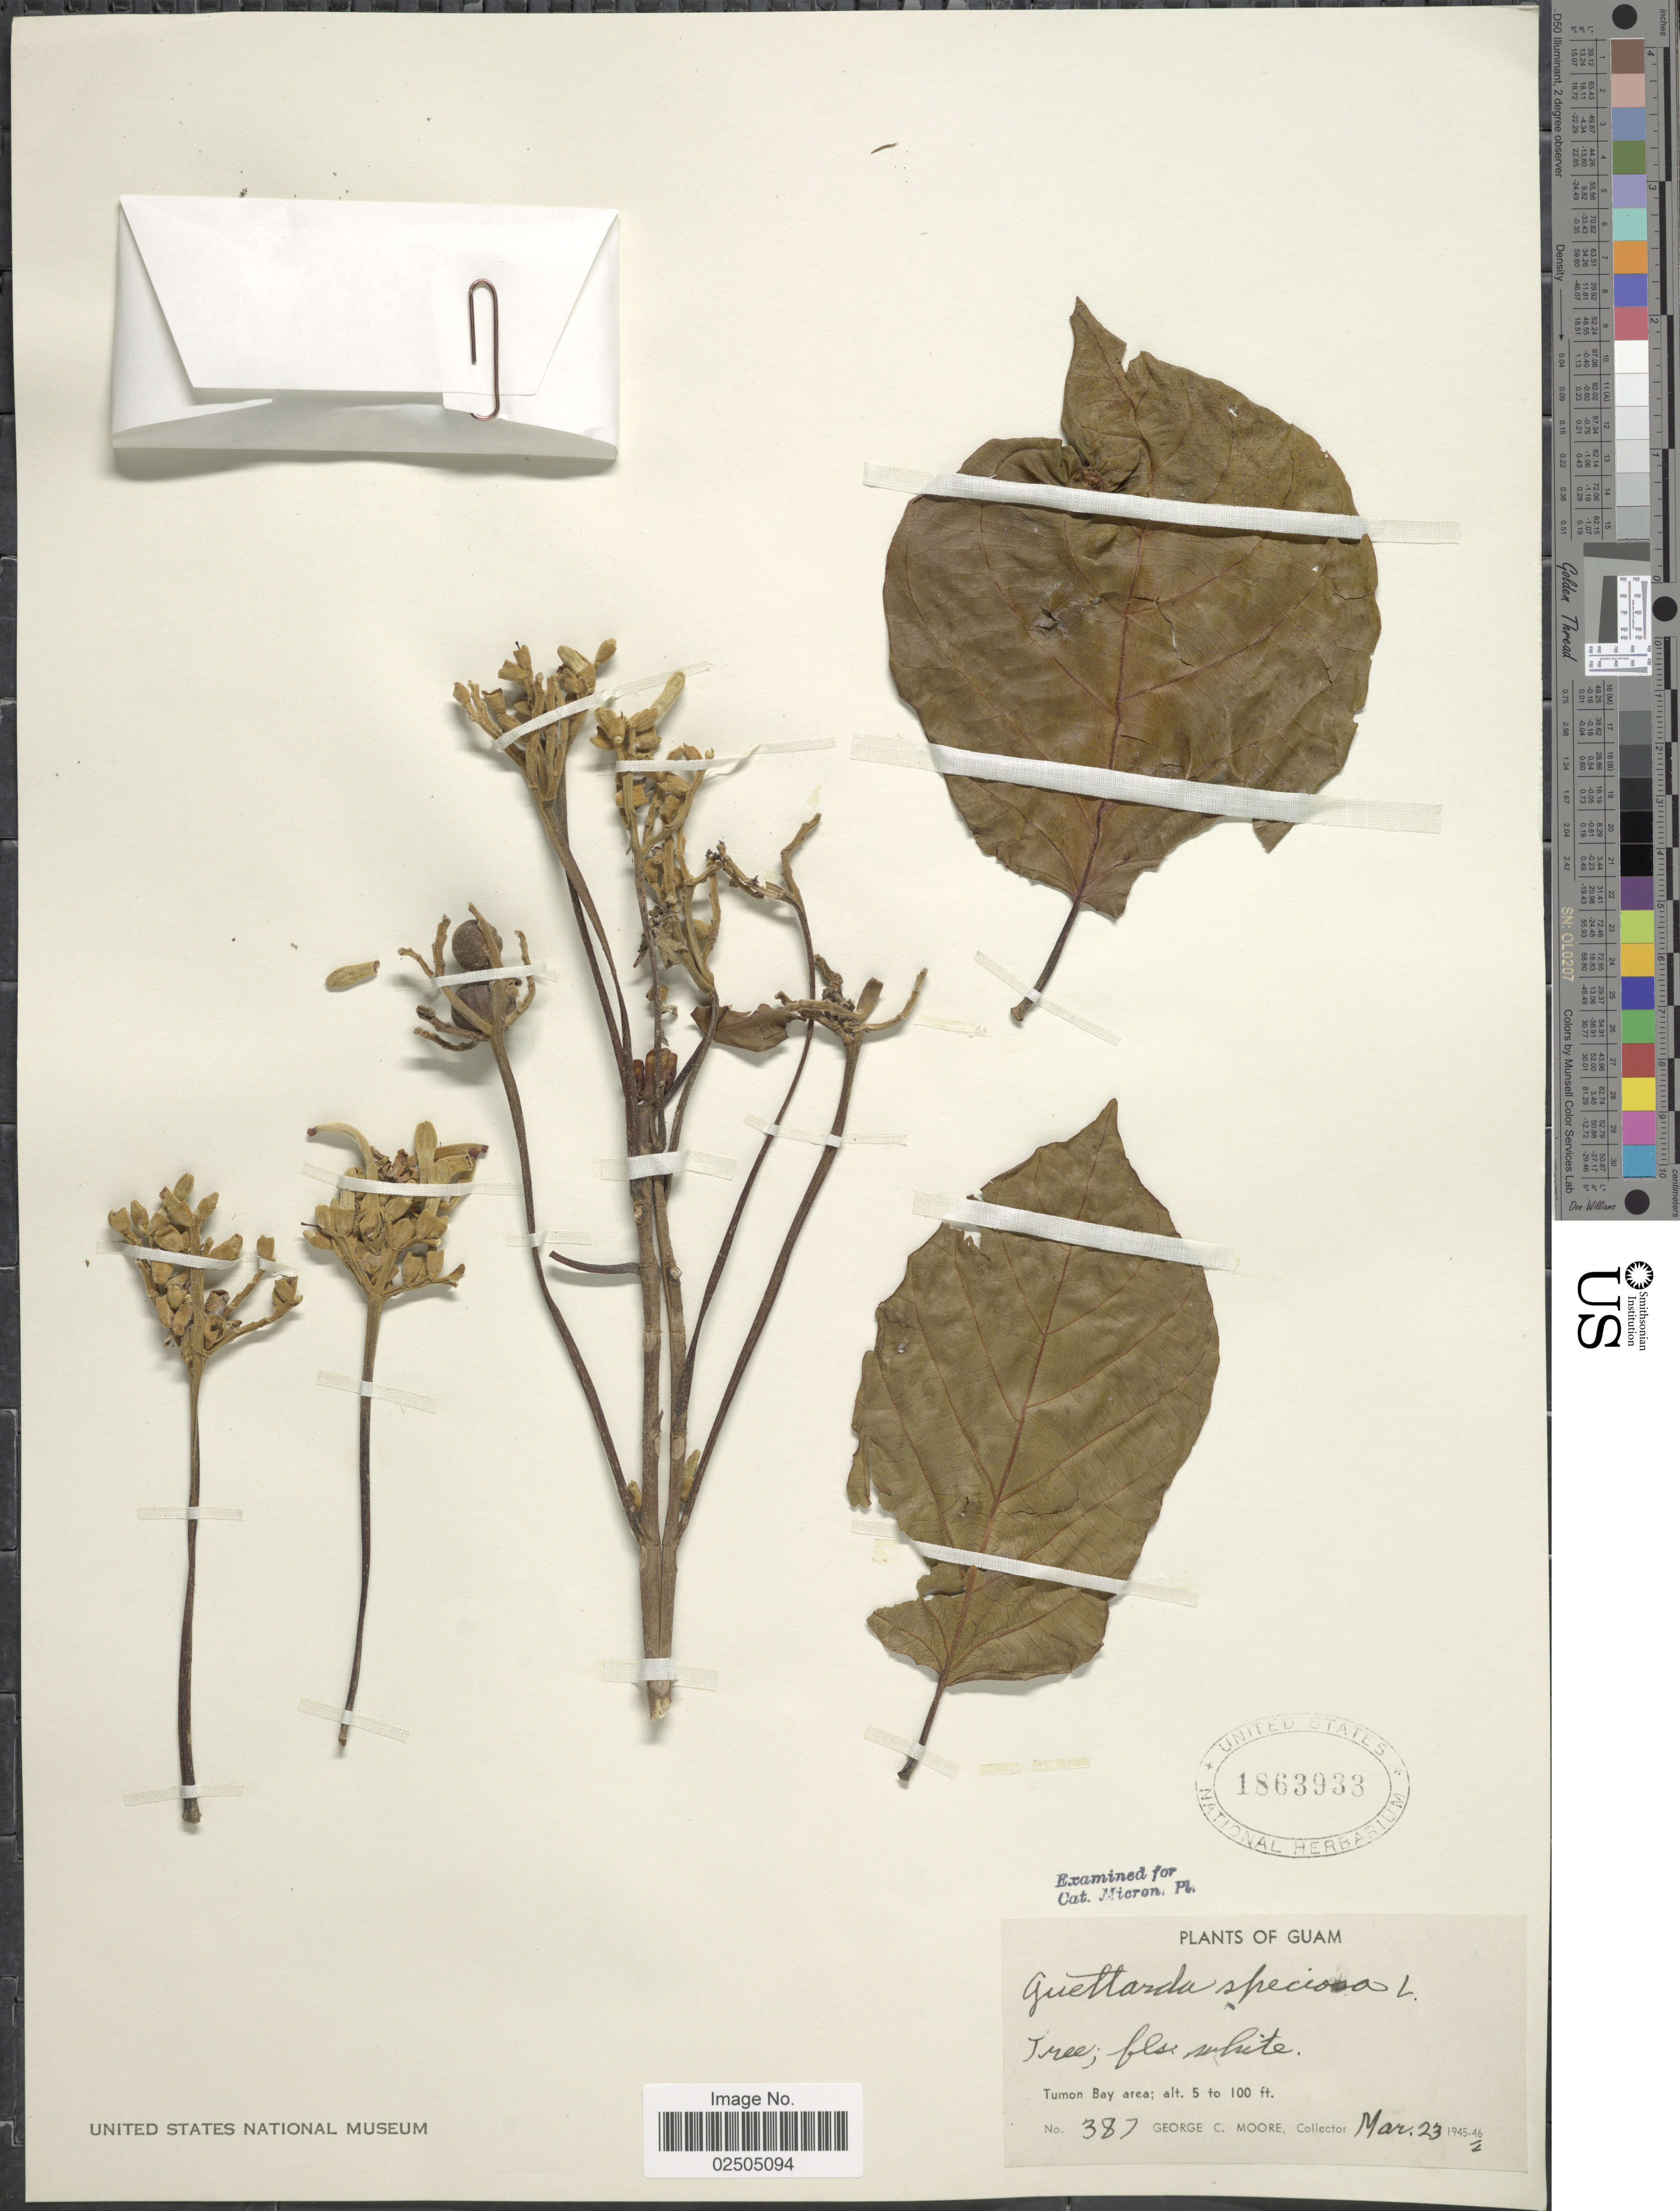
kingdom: Plantae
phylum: Tracheophyta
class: Magnoliopsida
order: Gentianales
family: Rubiaceae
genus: Guettarda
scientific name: Guettarda speciosa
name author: L.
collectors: G. C. Moore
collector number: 387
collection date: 1946-03-23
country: Guam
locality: Tumon Bay area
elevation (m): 2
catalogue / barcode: US 1863933